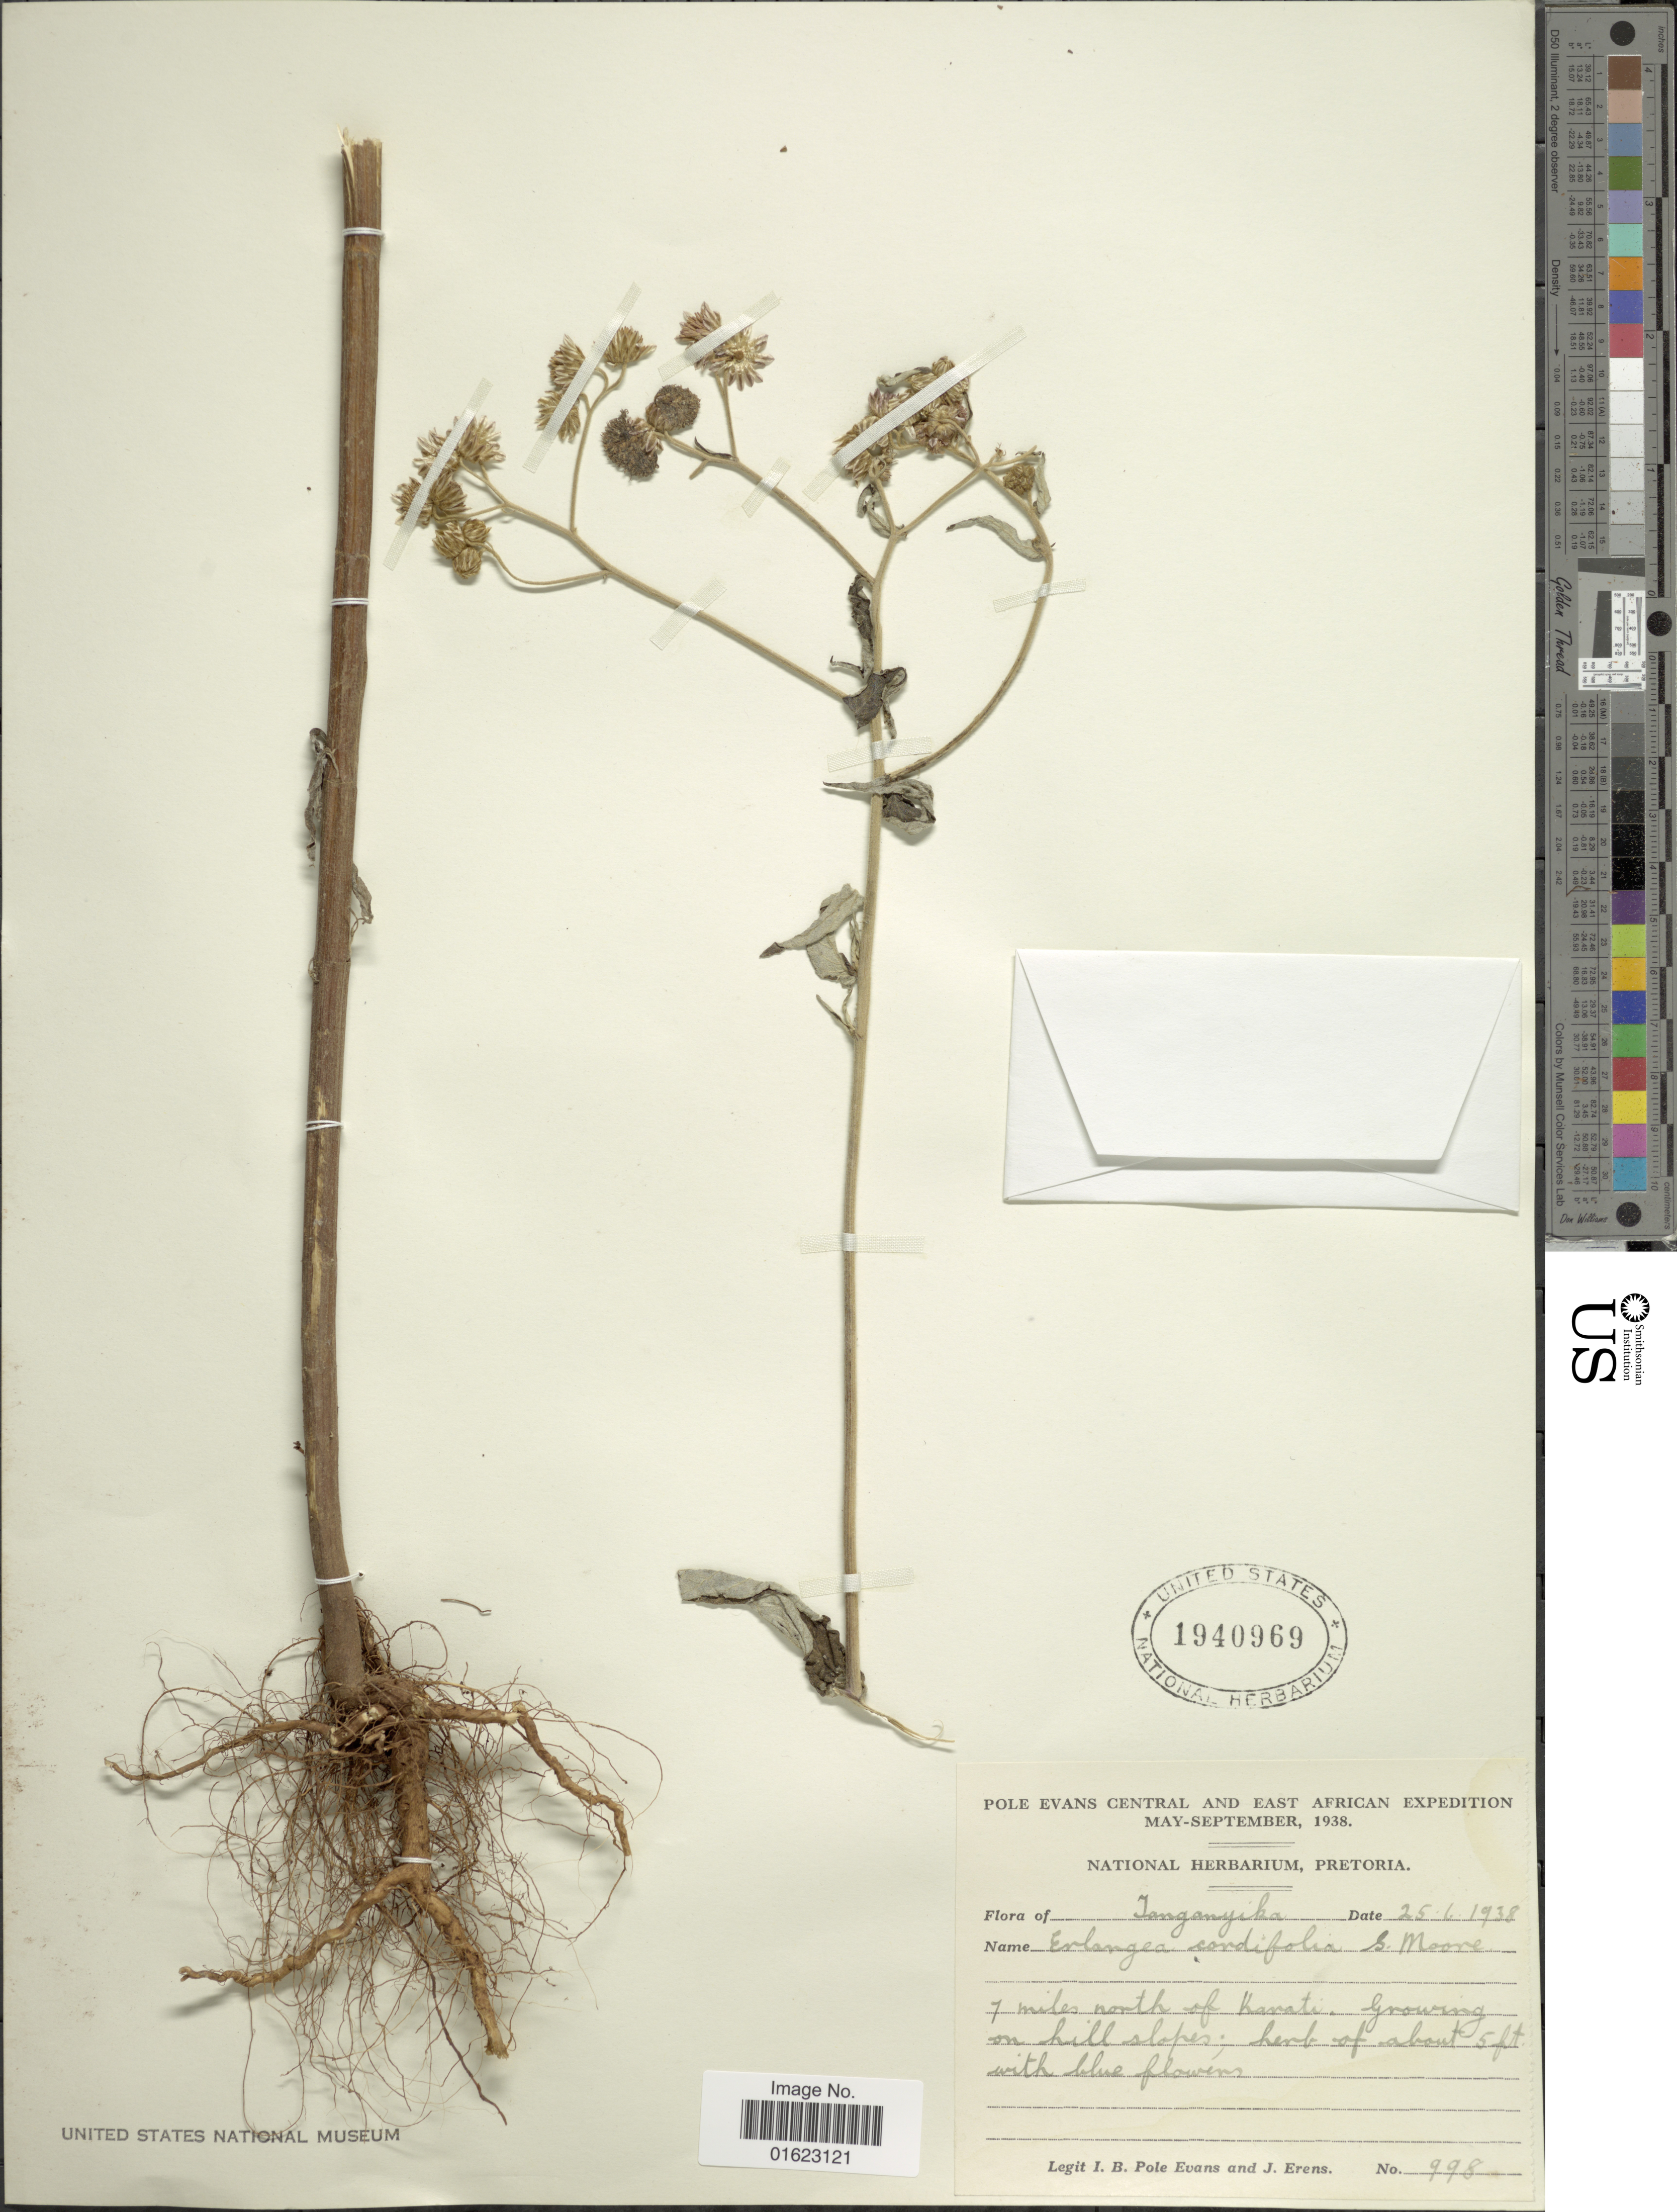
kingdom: Plantae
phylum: Tracheophyta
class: Magnoliopsida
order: Asterales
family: Asteraceae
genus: Gutenbergia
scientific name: Gutenbergia cordifolia var. cordifolia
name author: Benth. ex Oliv.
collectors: I. B. Pole-Evans & J. Erens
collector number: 998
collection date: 1938-06-25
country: Tanzania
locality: Tanganyika. 7 miles north of Karati.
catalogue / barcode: US 19440969